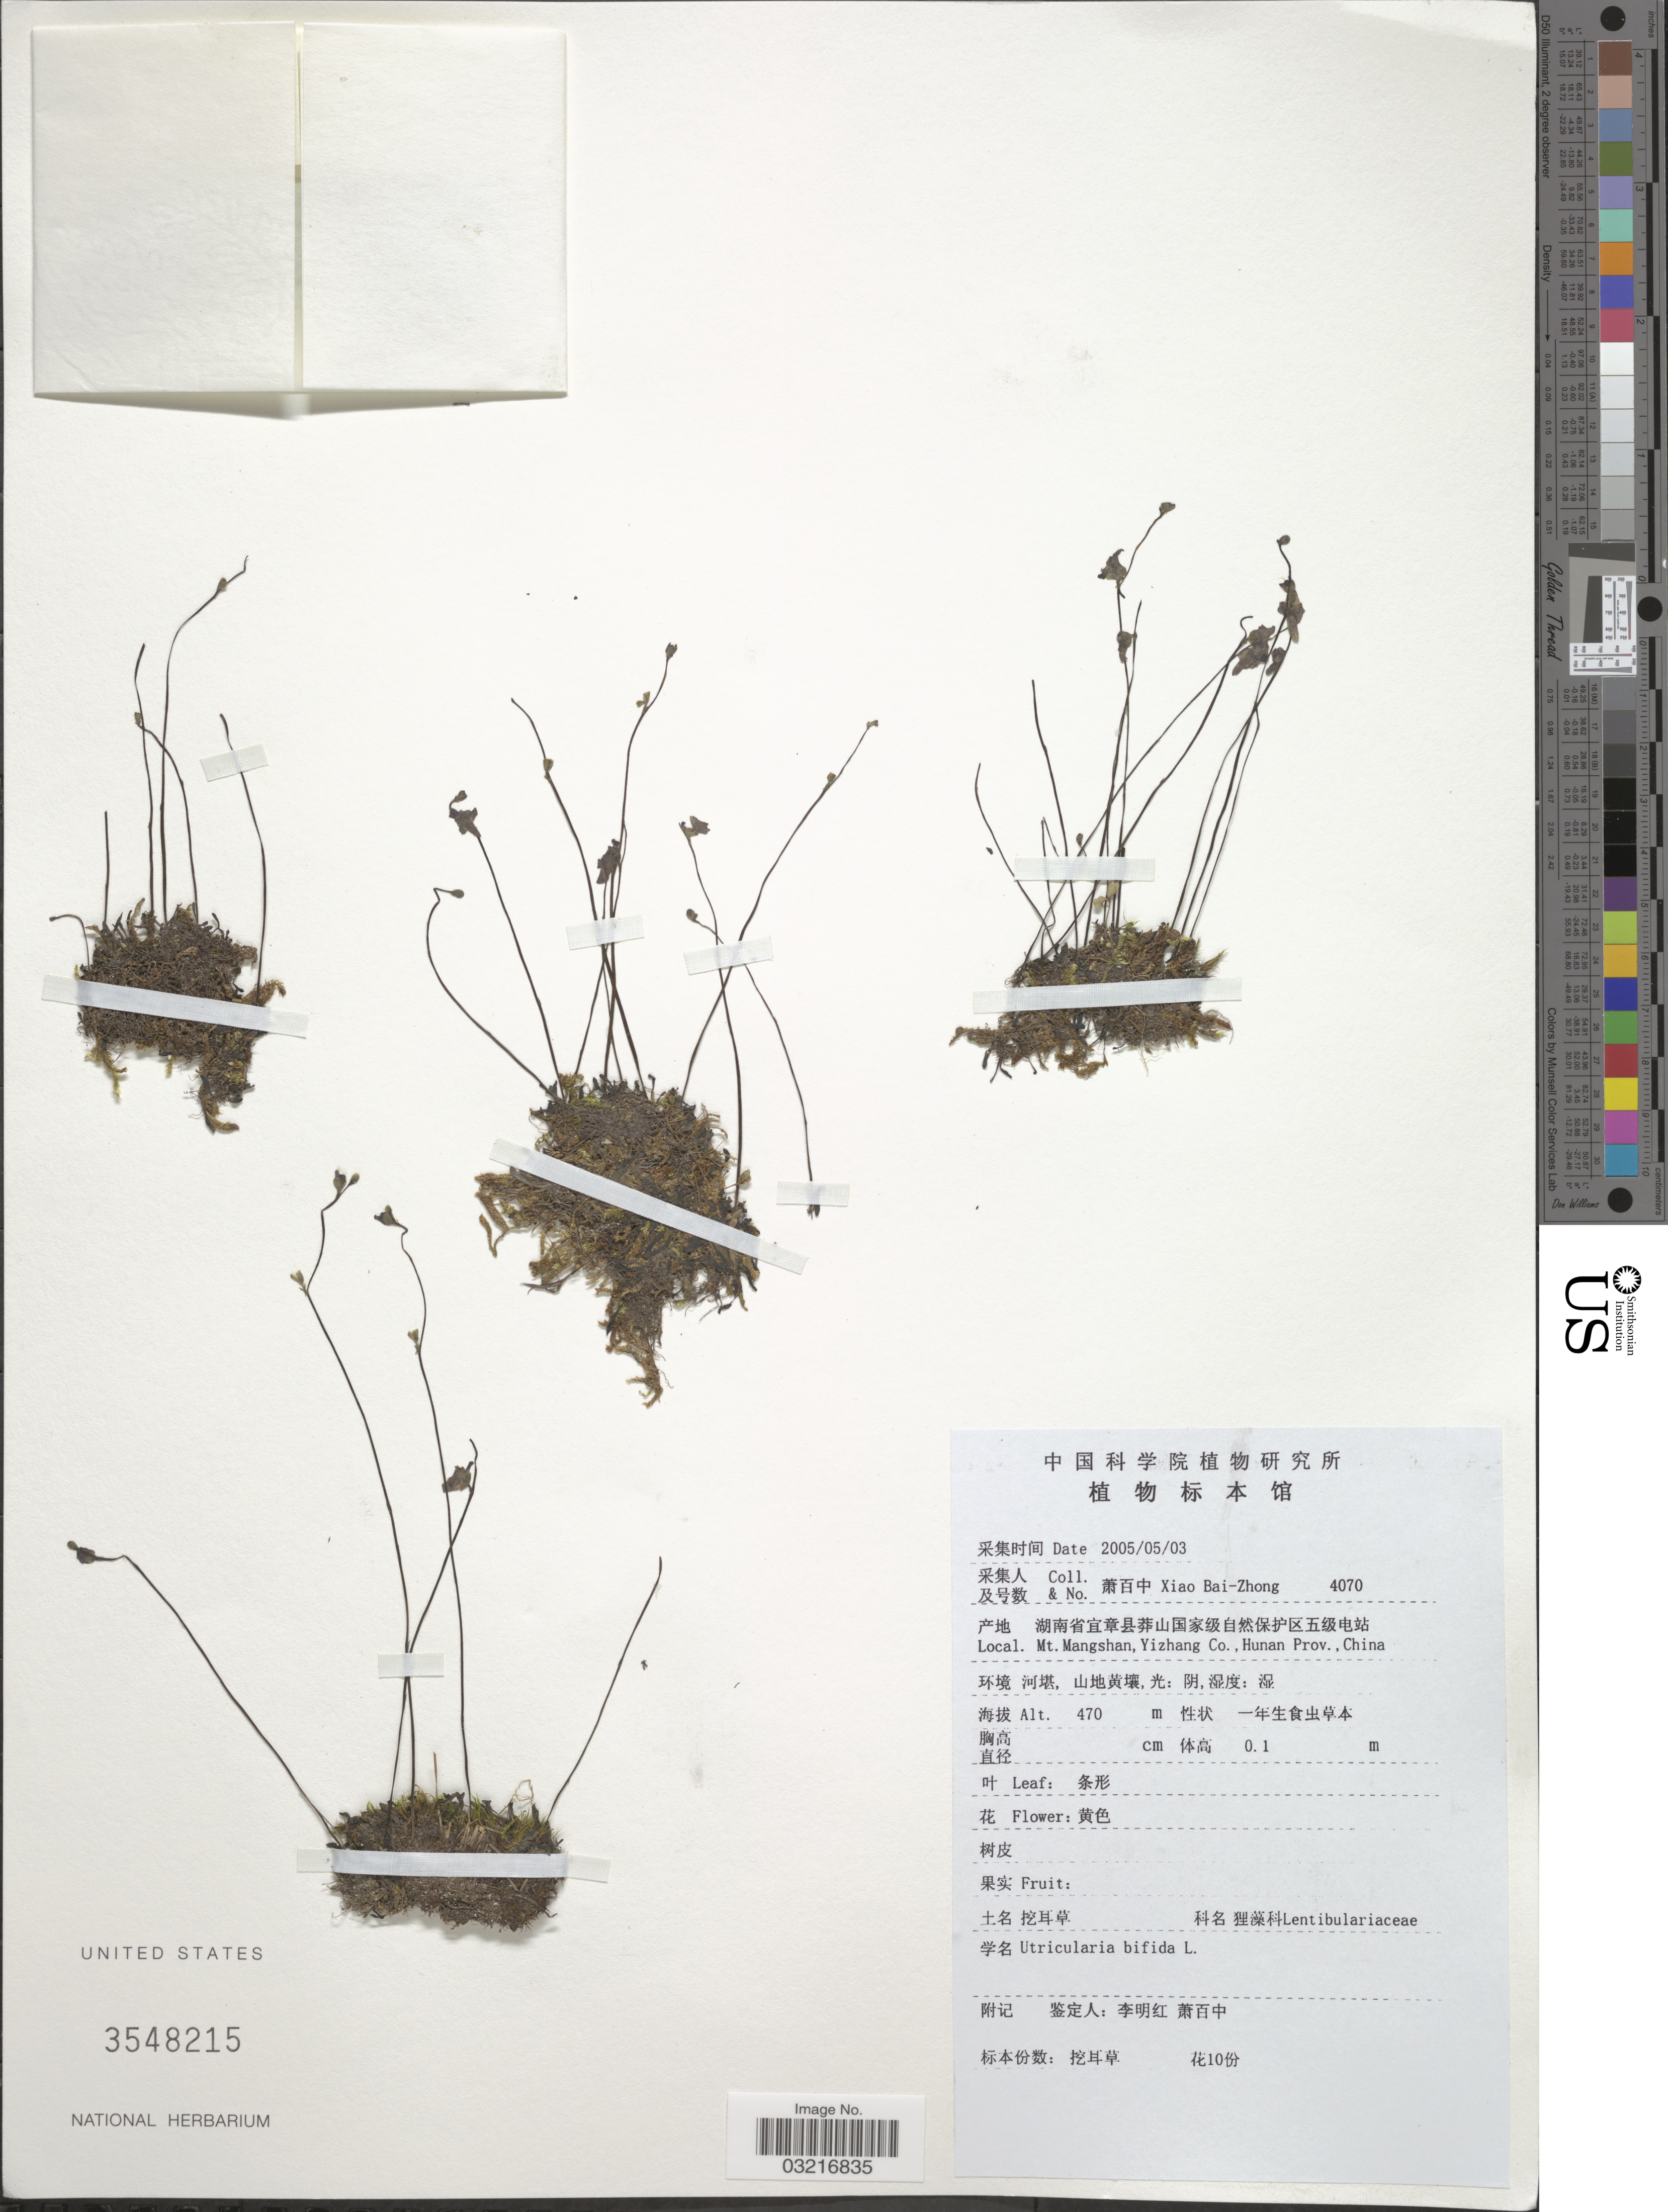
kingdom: Plantae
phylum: Tracheophyta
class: Magnoliopsida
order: Lamiales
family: Lentibulariaceae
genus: Utricularia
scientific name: Utricularia bifida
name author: L.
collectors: B. Z. Xiao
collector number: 4070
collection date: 2005-05-03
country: China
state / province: Hunan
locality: Mt. Mangshan, Yizhang Co.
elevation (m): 470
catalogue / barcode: US 3548215